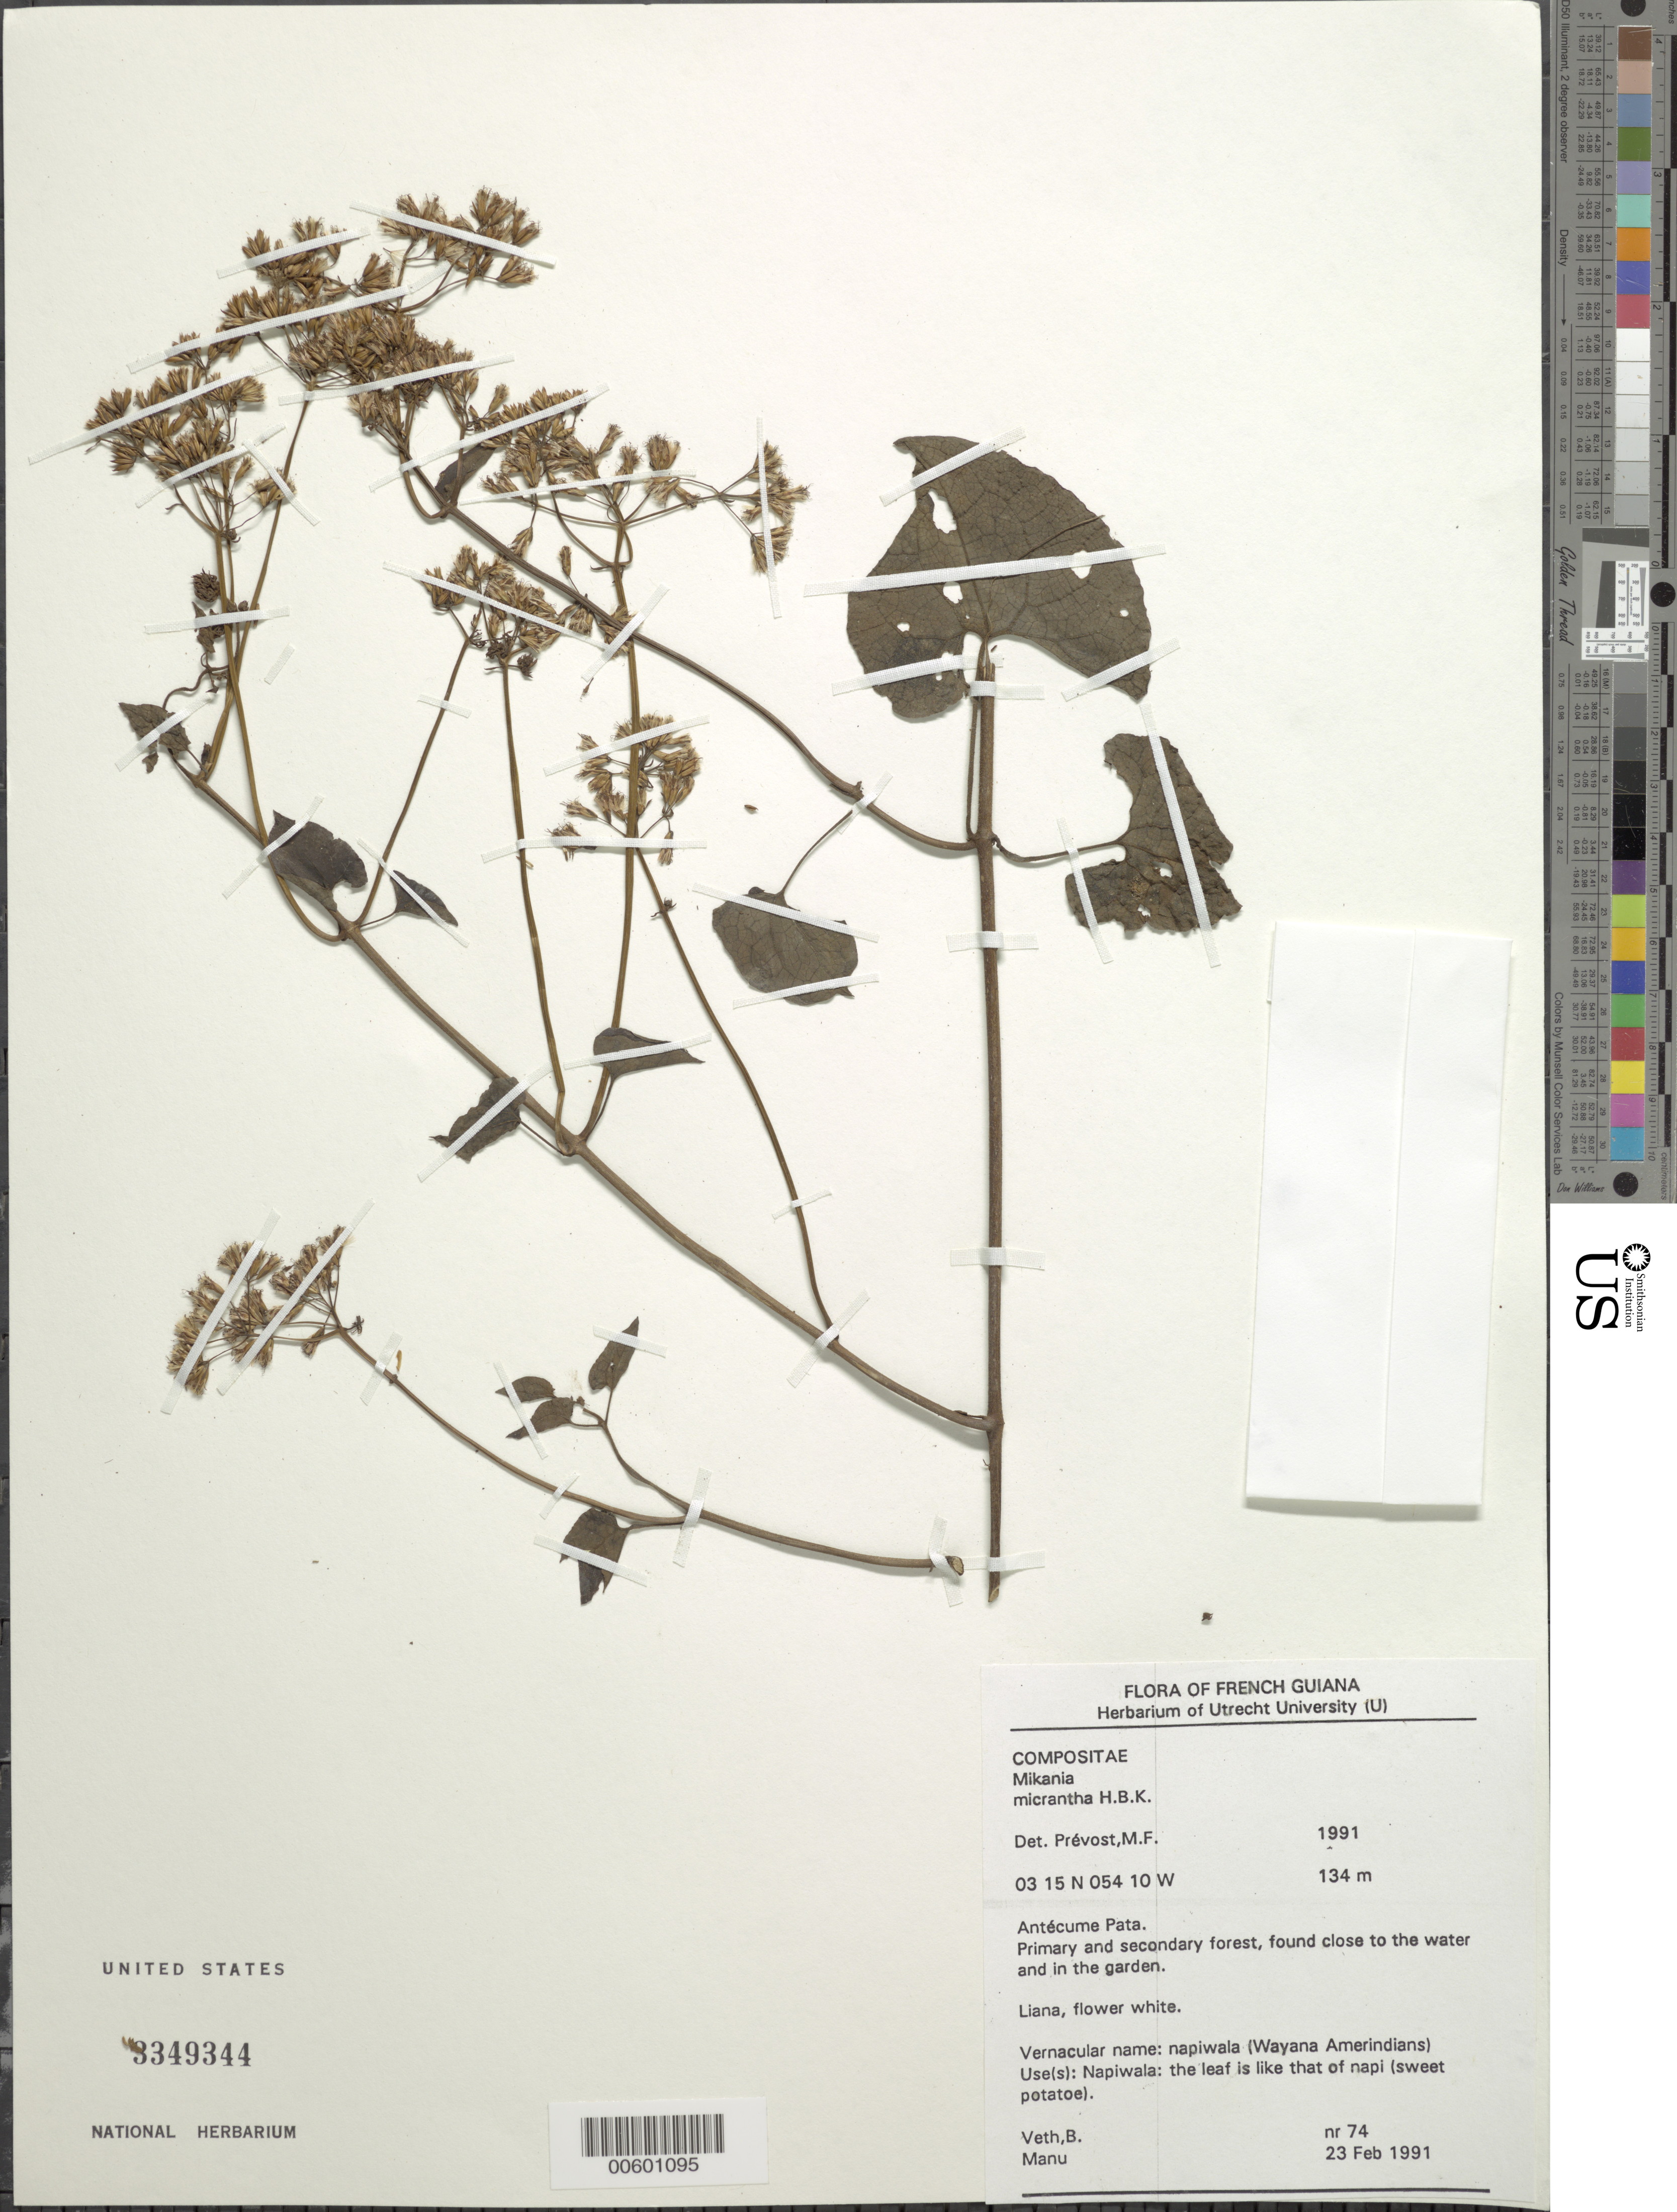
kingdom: Plantae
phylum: Tracheophyta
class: Magnoliopsida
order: Asterales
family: Asteraceae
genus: Mikania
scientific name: Mikania micrantha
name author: Kunth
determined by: Prévost, M.-F.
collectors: B. Veth & C. Manu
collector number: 74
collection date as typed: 23-Feb-91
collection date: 1991-02-23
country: French Guiana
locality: Antécume Pata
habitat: Primary and secondary forest, found close to water and in the garden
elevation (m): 134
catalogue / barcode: US 3349344